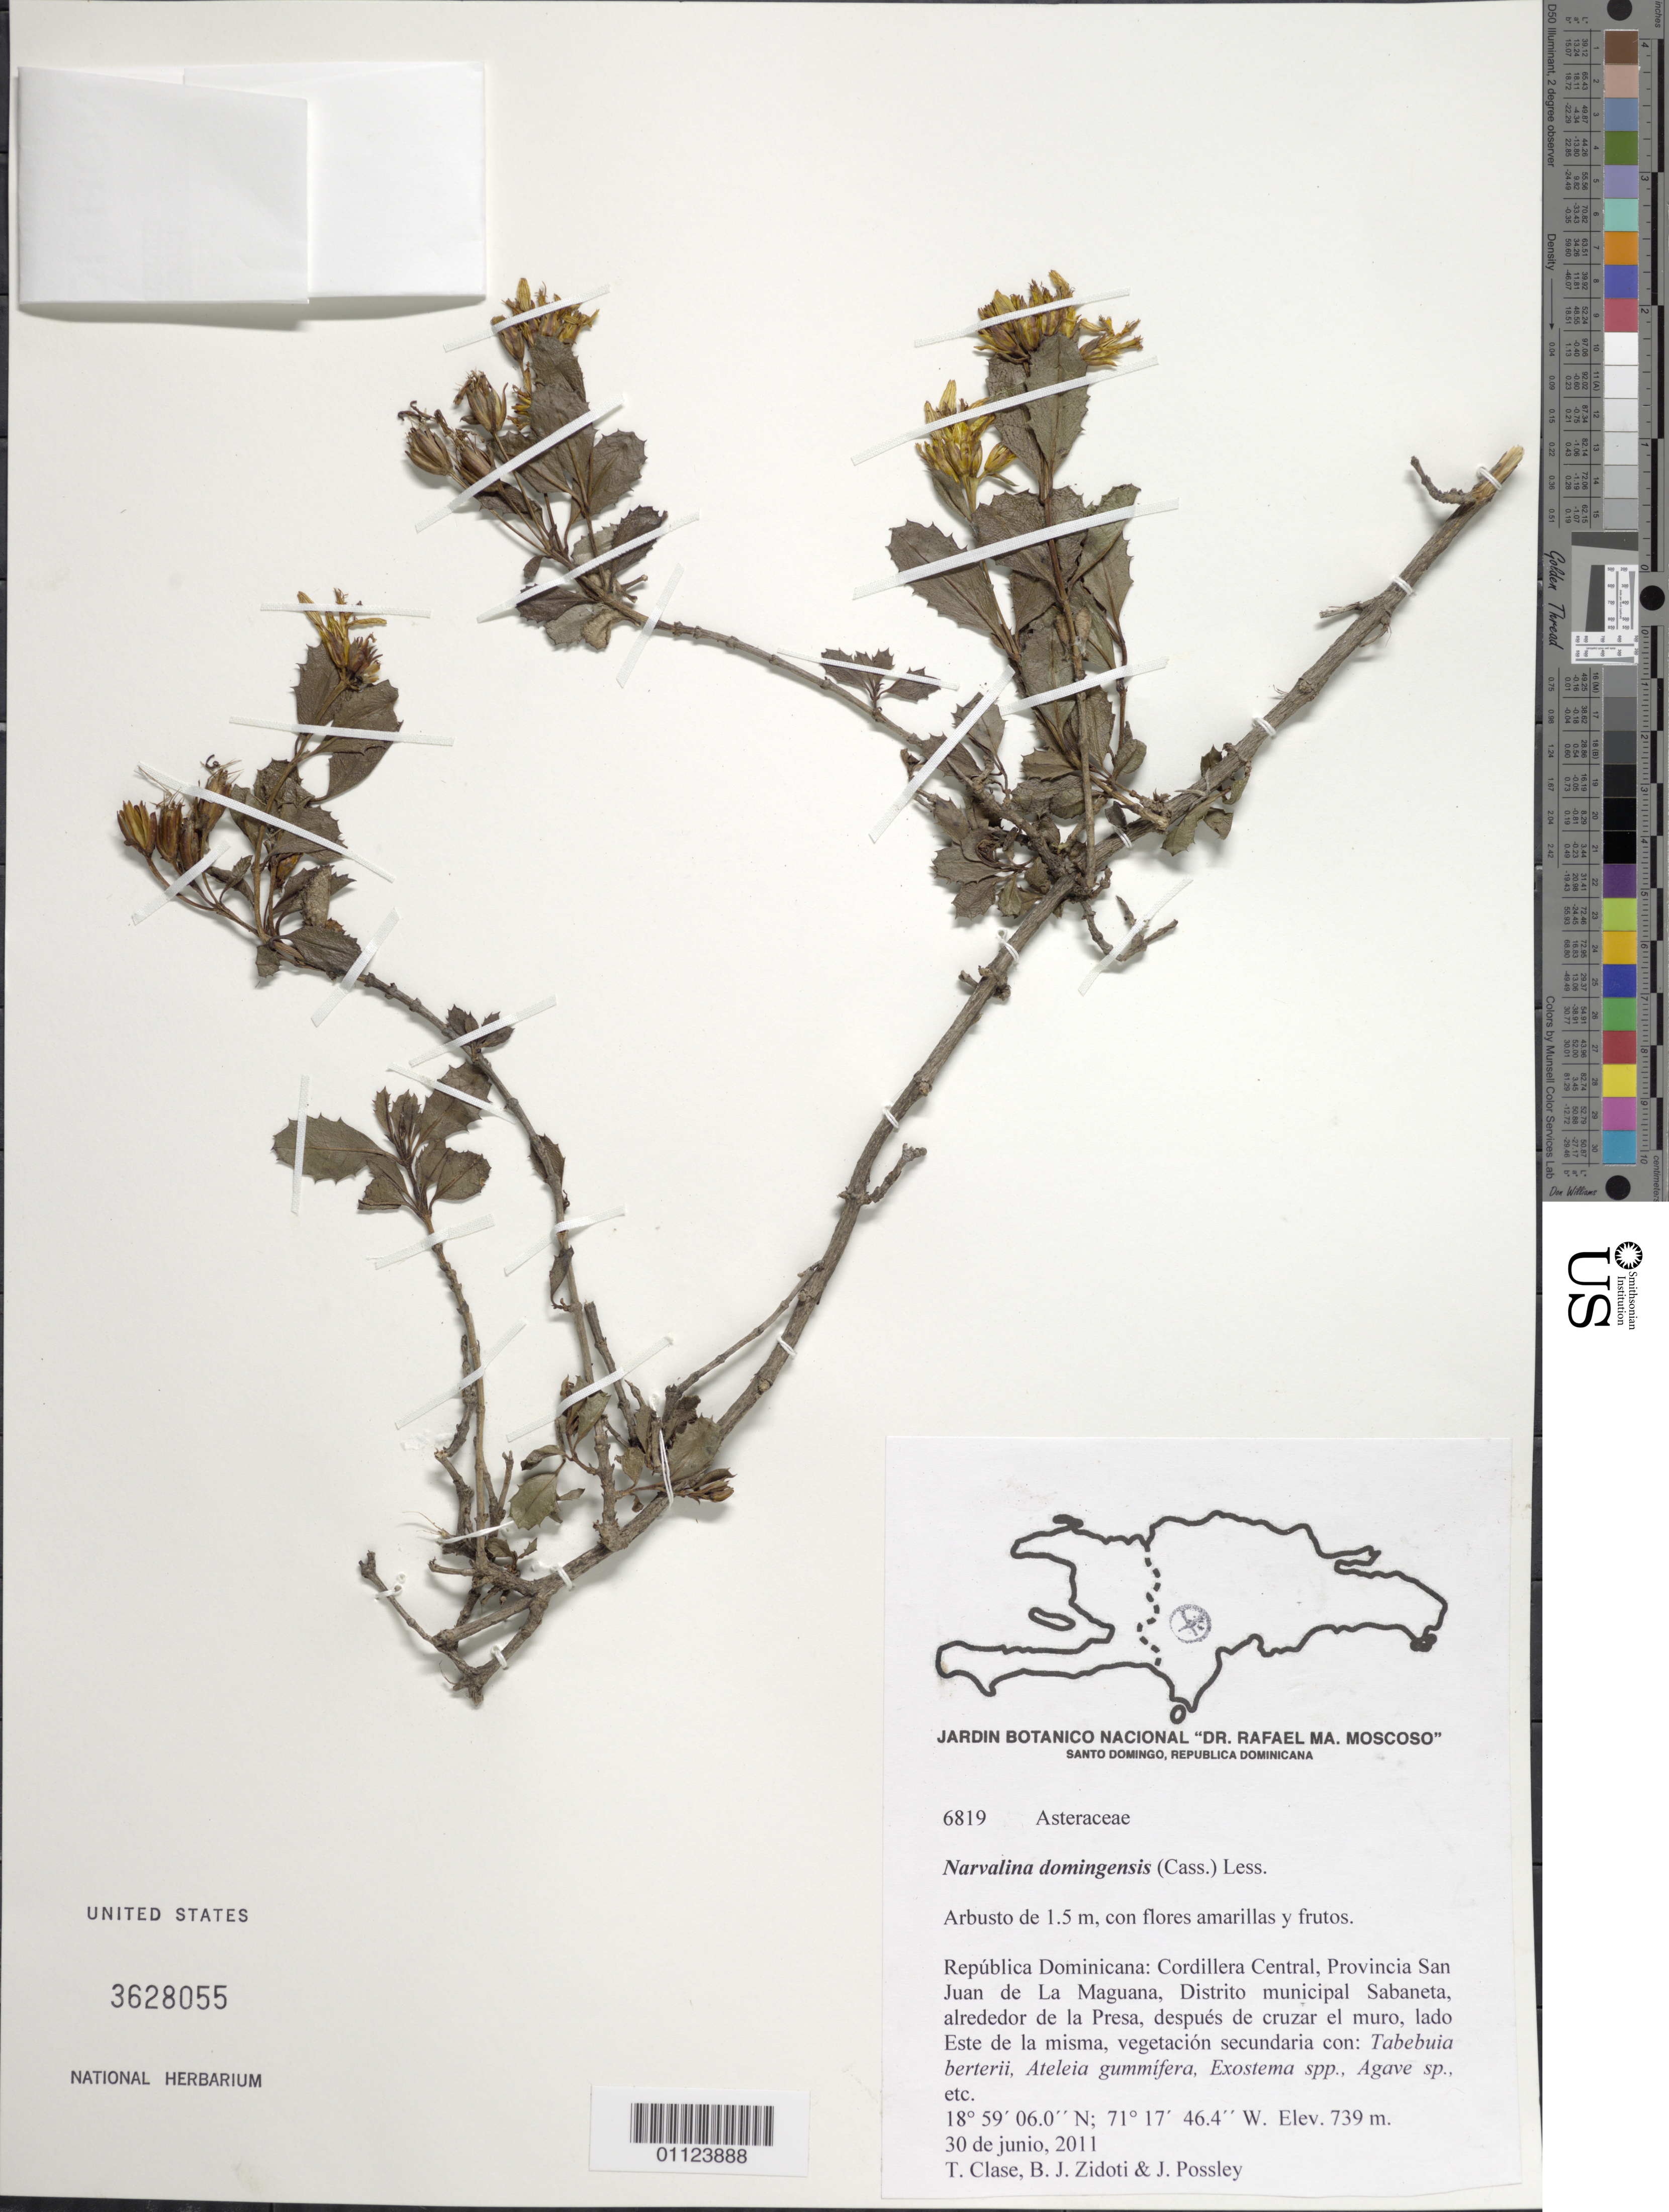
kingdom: Plantae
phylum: Tracheophyta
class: Magnoliopsida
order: Asterales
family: Asteraceae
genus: Narvalina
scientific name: Narvalina domingensis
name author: (Cass.) Less.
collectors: T. Clase, B. Zidoti & J. Possley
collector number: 6819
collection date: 2011-06-30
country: Dominican Republic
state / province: San Juan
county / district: San Juan de la Maguana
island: Hispaniola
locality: Cordillera Central, Distrito municipal Sabaneta, alrededor de la Presa, después de cruzar el muro, lado Este de la misma.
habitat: Vegetación secundaria con: Tabebuia berterii, Ateleia gummifera, Exostema spp., Agave sp., etc.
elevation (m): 739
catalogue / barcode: US 3628055